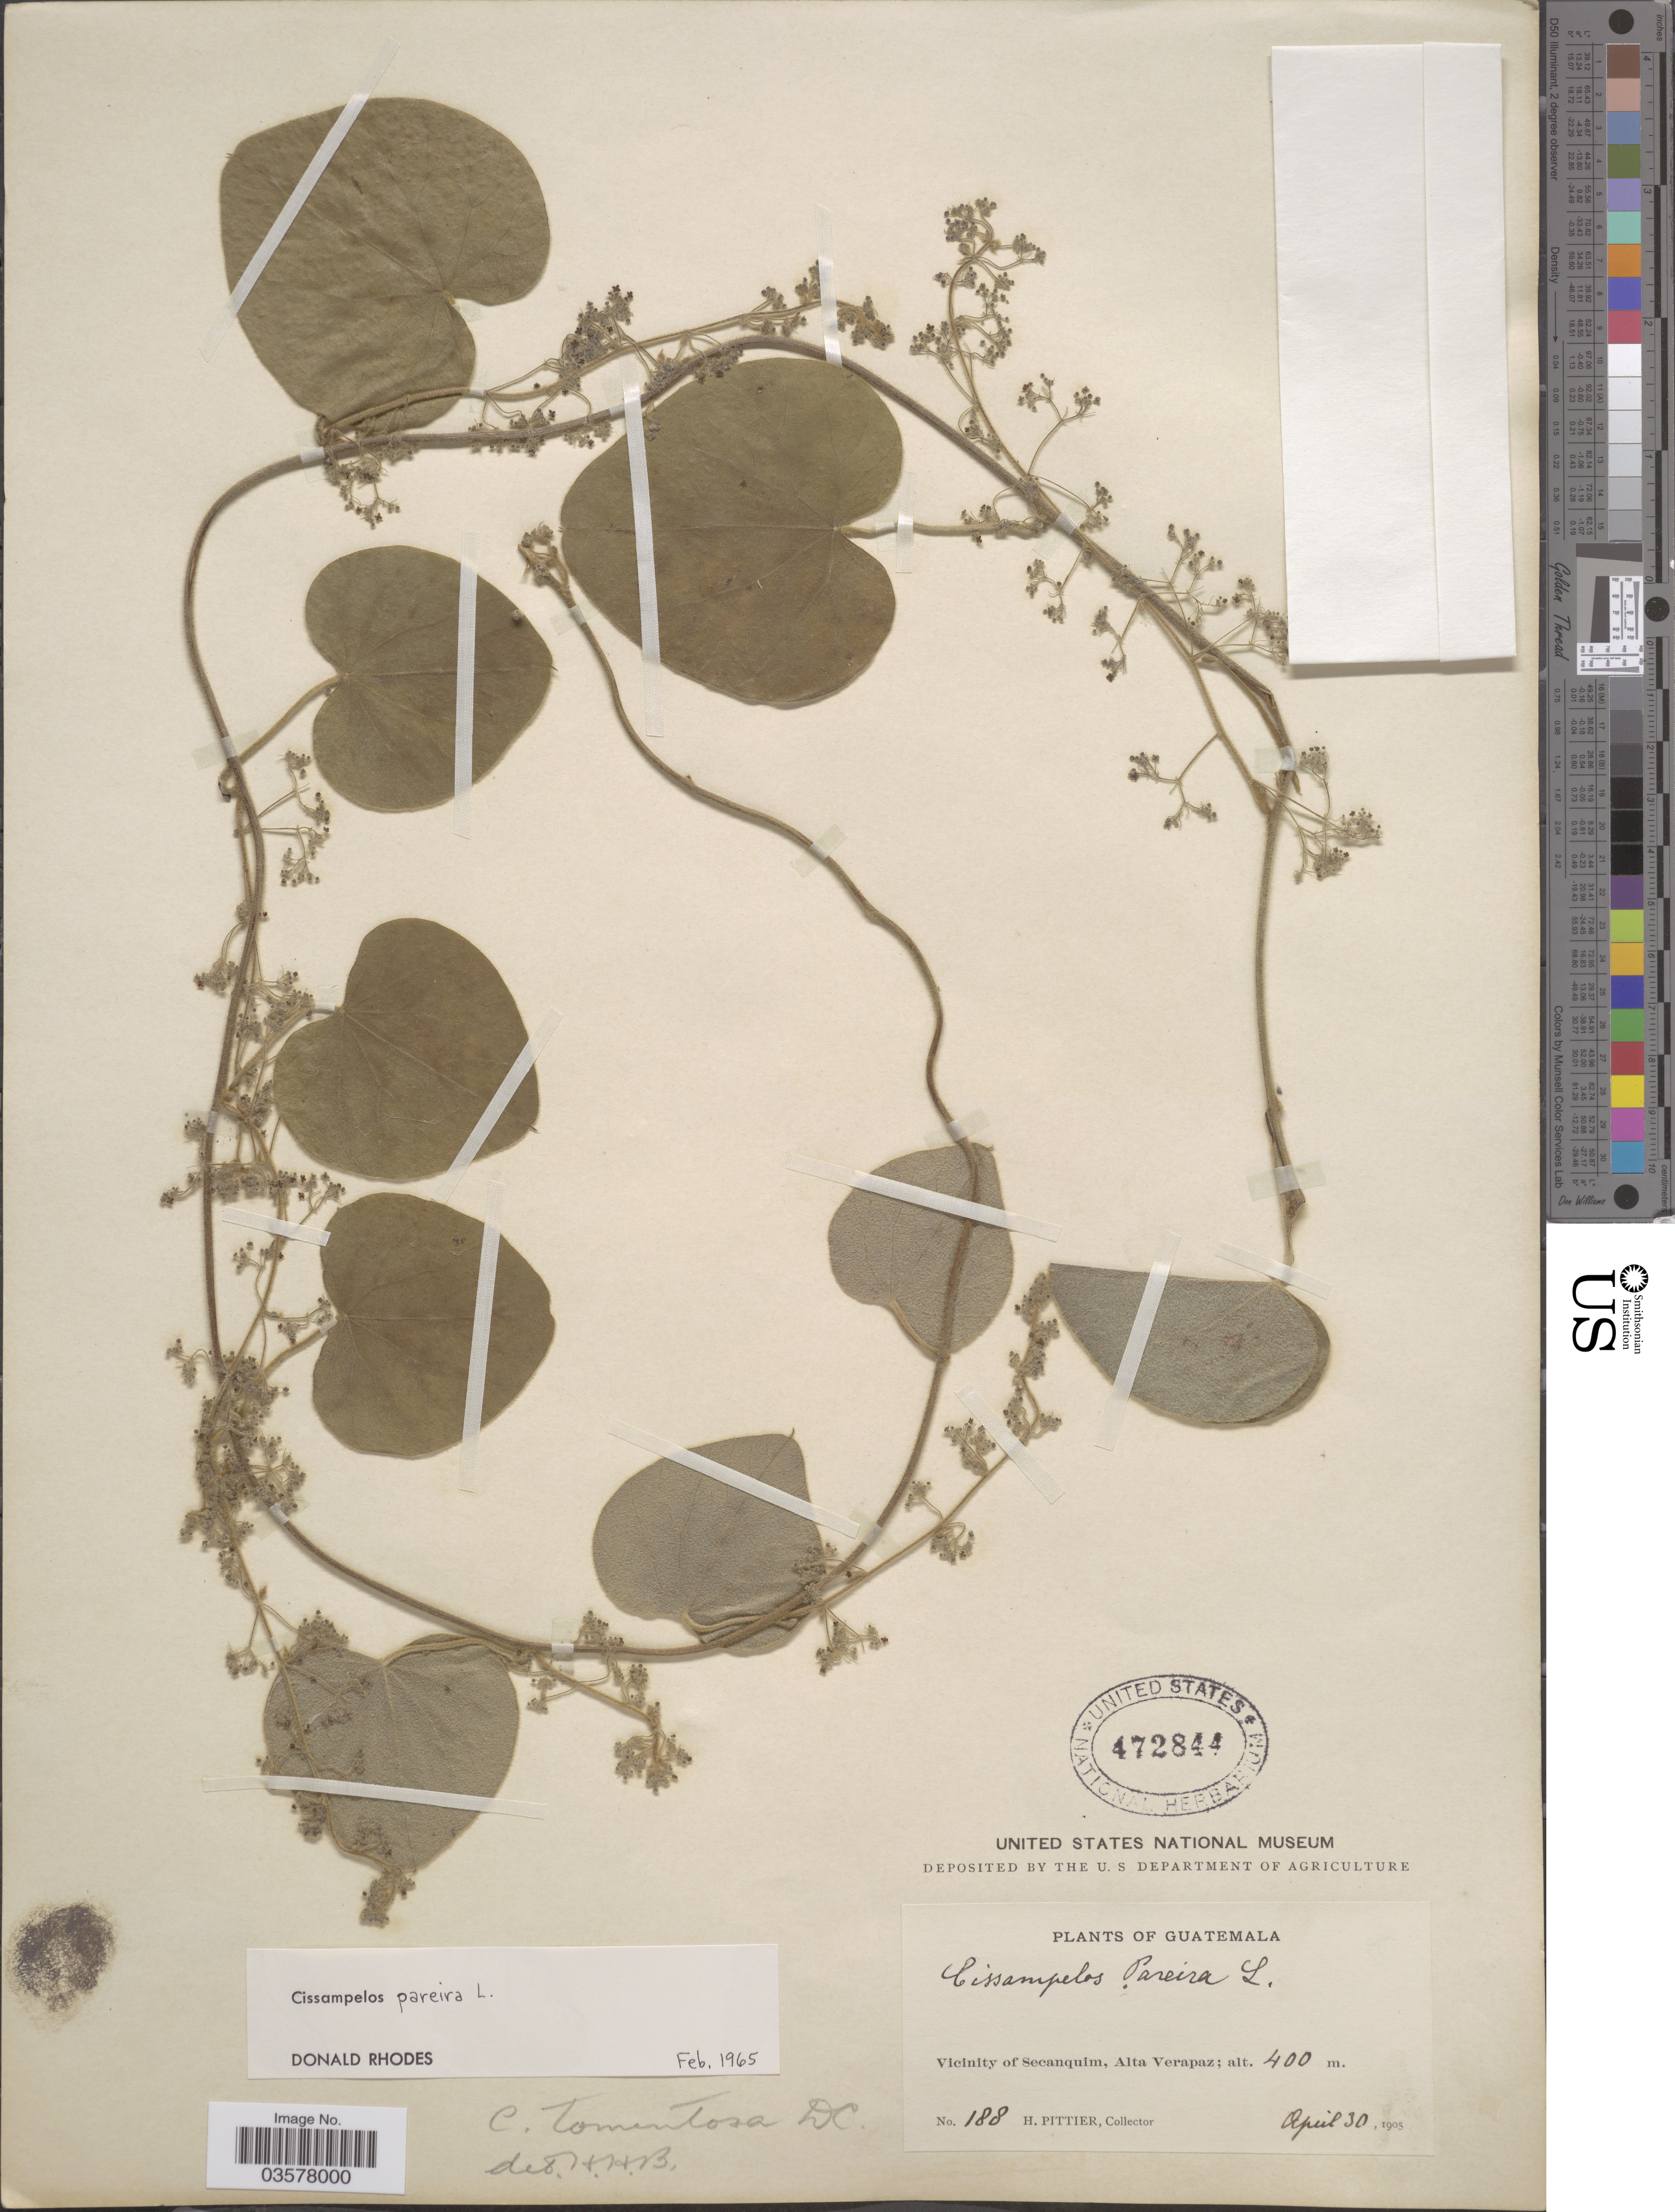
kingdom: Plantae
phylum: Tracheophyta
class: Magnoliopsida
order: Ranunculales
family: Menispermaceae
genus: Cissampelos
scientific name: Cissampelos pareira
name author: L.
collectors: H. F. Pittier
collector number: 188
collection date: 1905-04-30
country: Guatemala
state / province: Alta Verapaz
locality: Vicinity of Secanquim.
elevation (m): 400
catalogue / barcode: US 472844